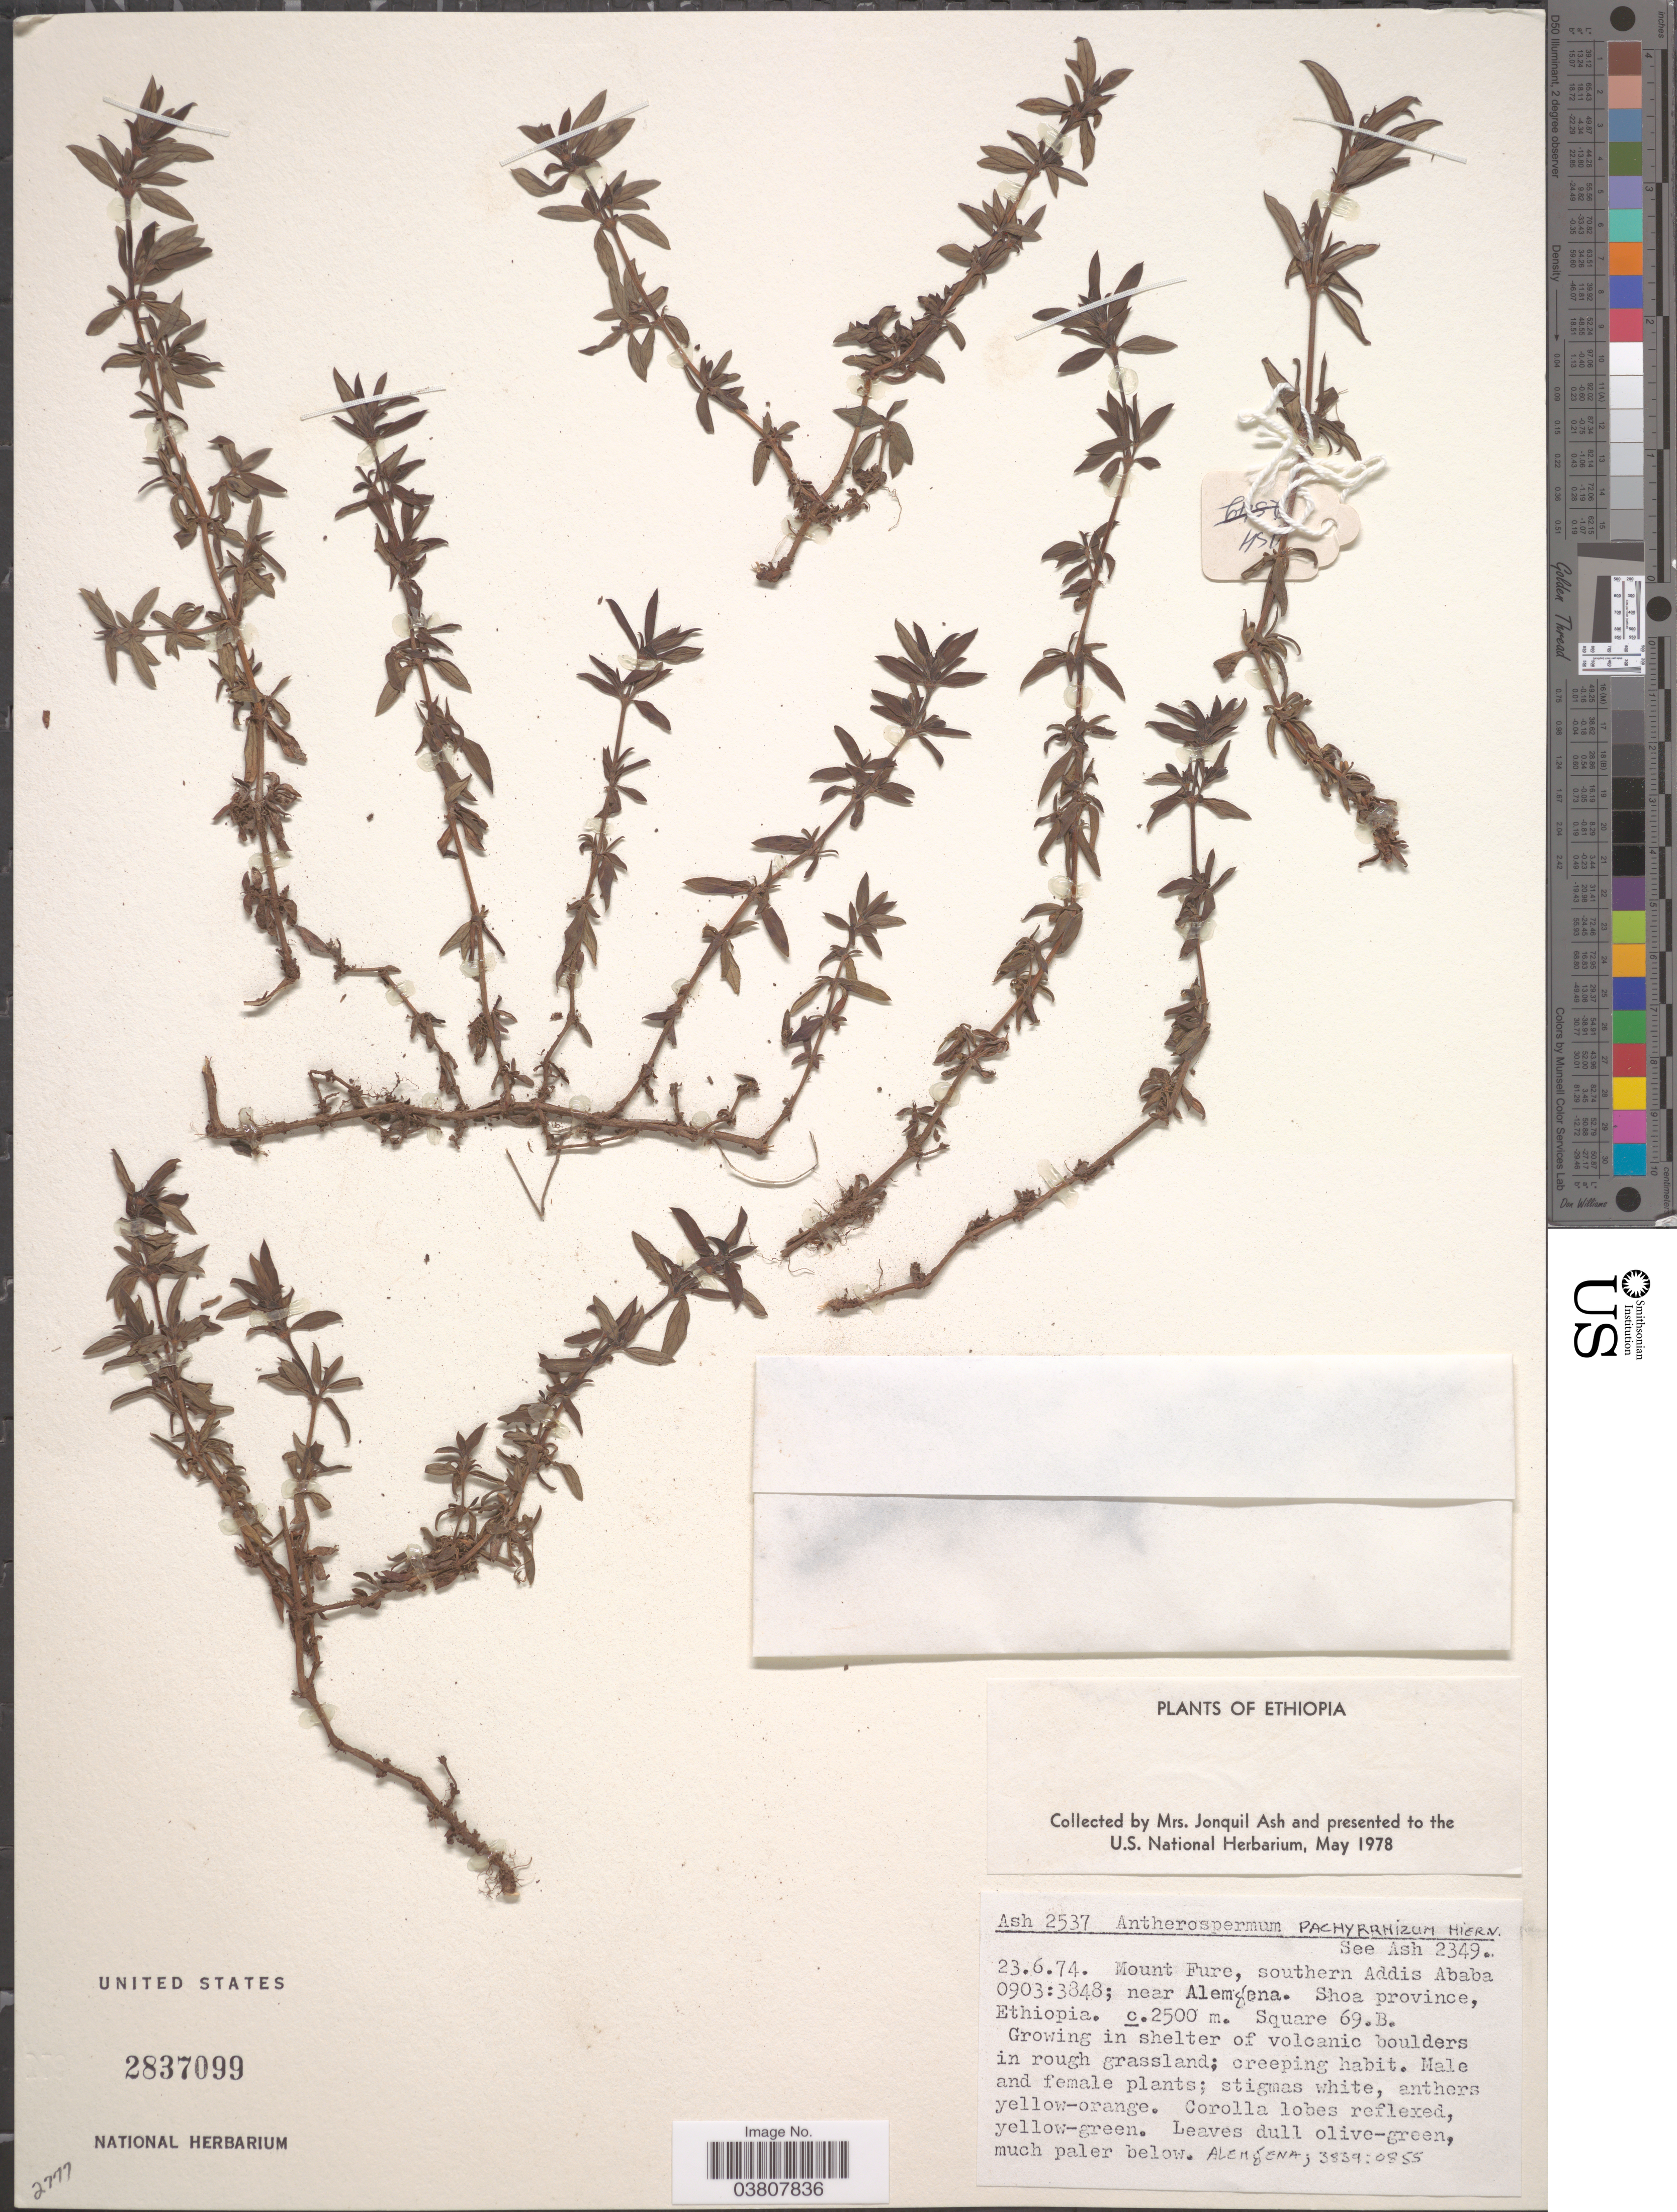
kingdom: Plantae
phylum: Tracheophyta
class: Magnoliopsida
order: Laurales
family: Atherospermataceae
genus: Atherosperma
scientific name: Atherosperma pachyrrhizum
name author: Hiern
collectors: J. Ash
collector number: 2537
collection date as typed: Transcribed d/m/y: 23/6/74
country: Ethiopia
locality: Mount Fure, southern Addis Ababa 0903:3848; near Alemgena. Shoa province, Square 69B.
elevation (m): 2500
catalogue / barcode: US 2837099